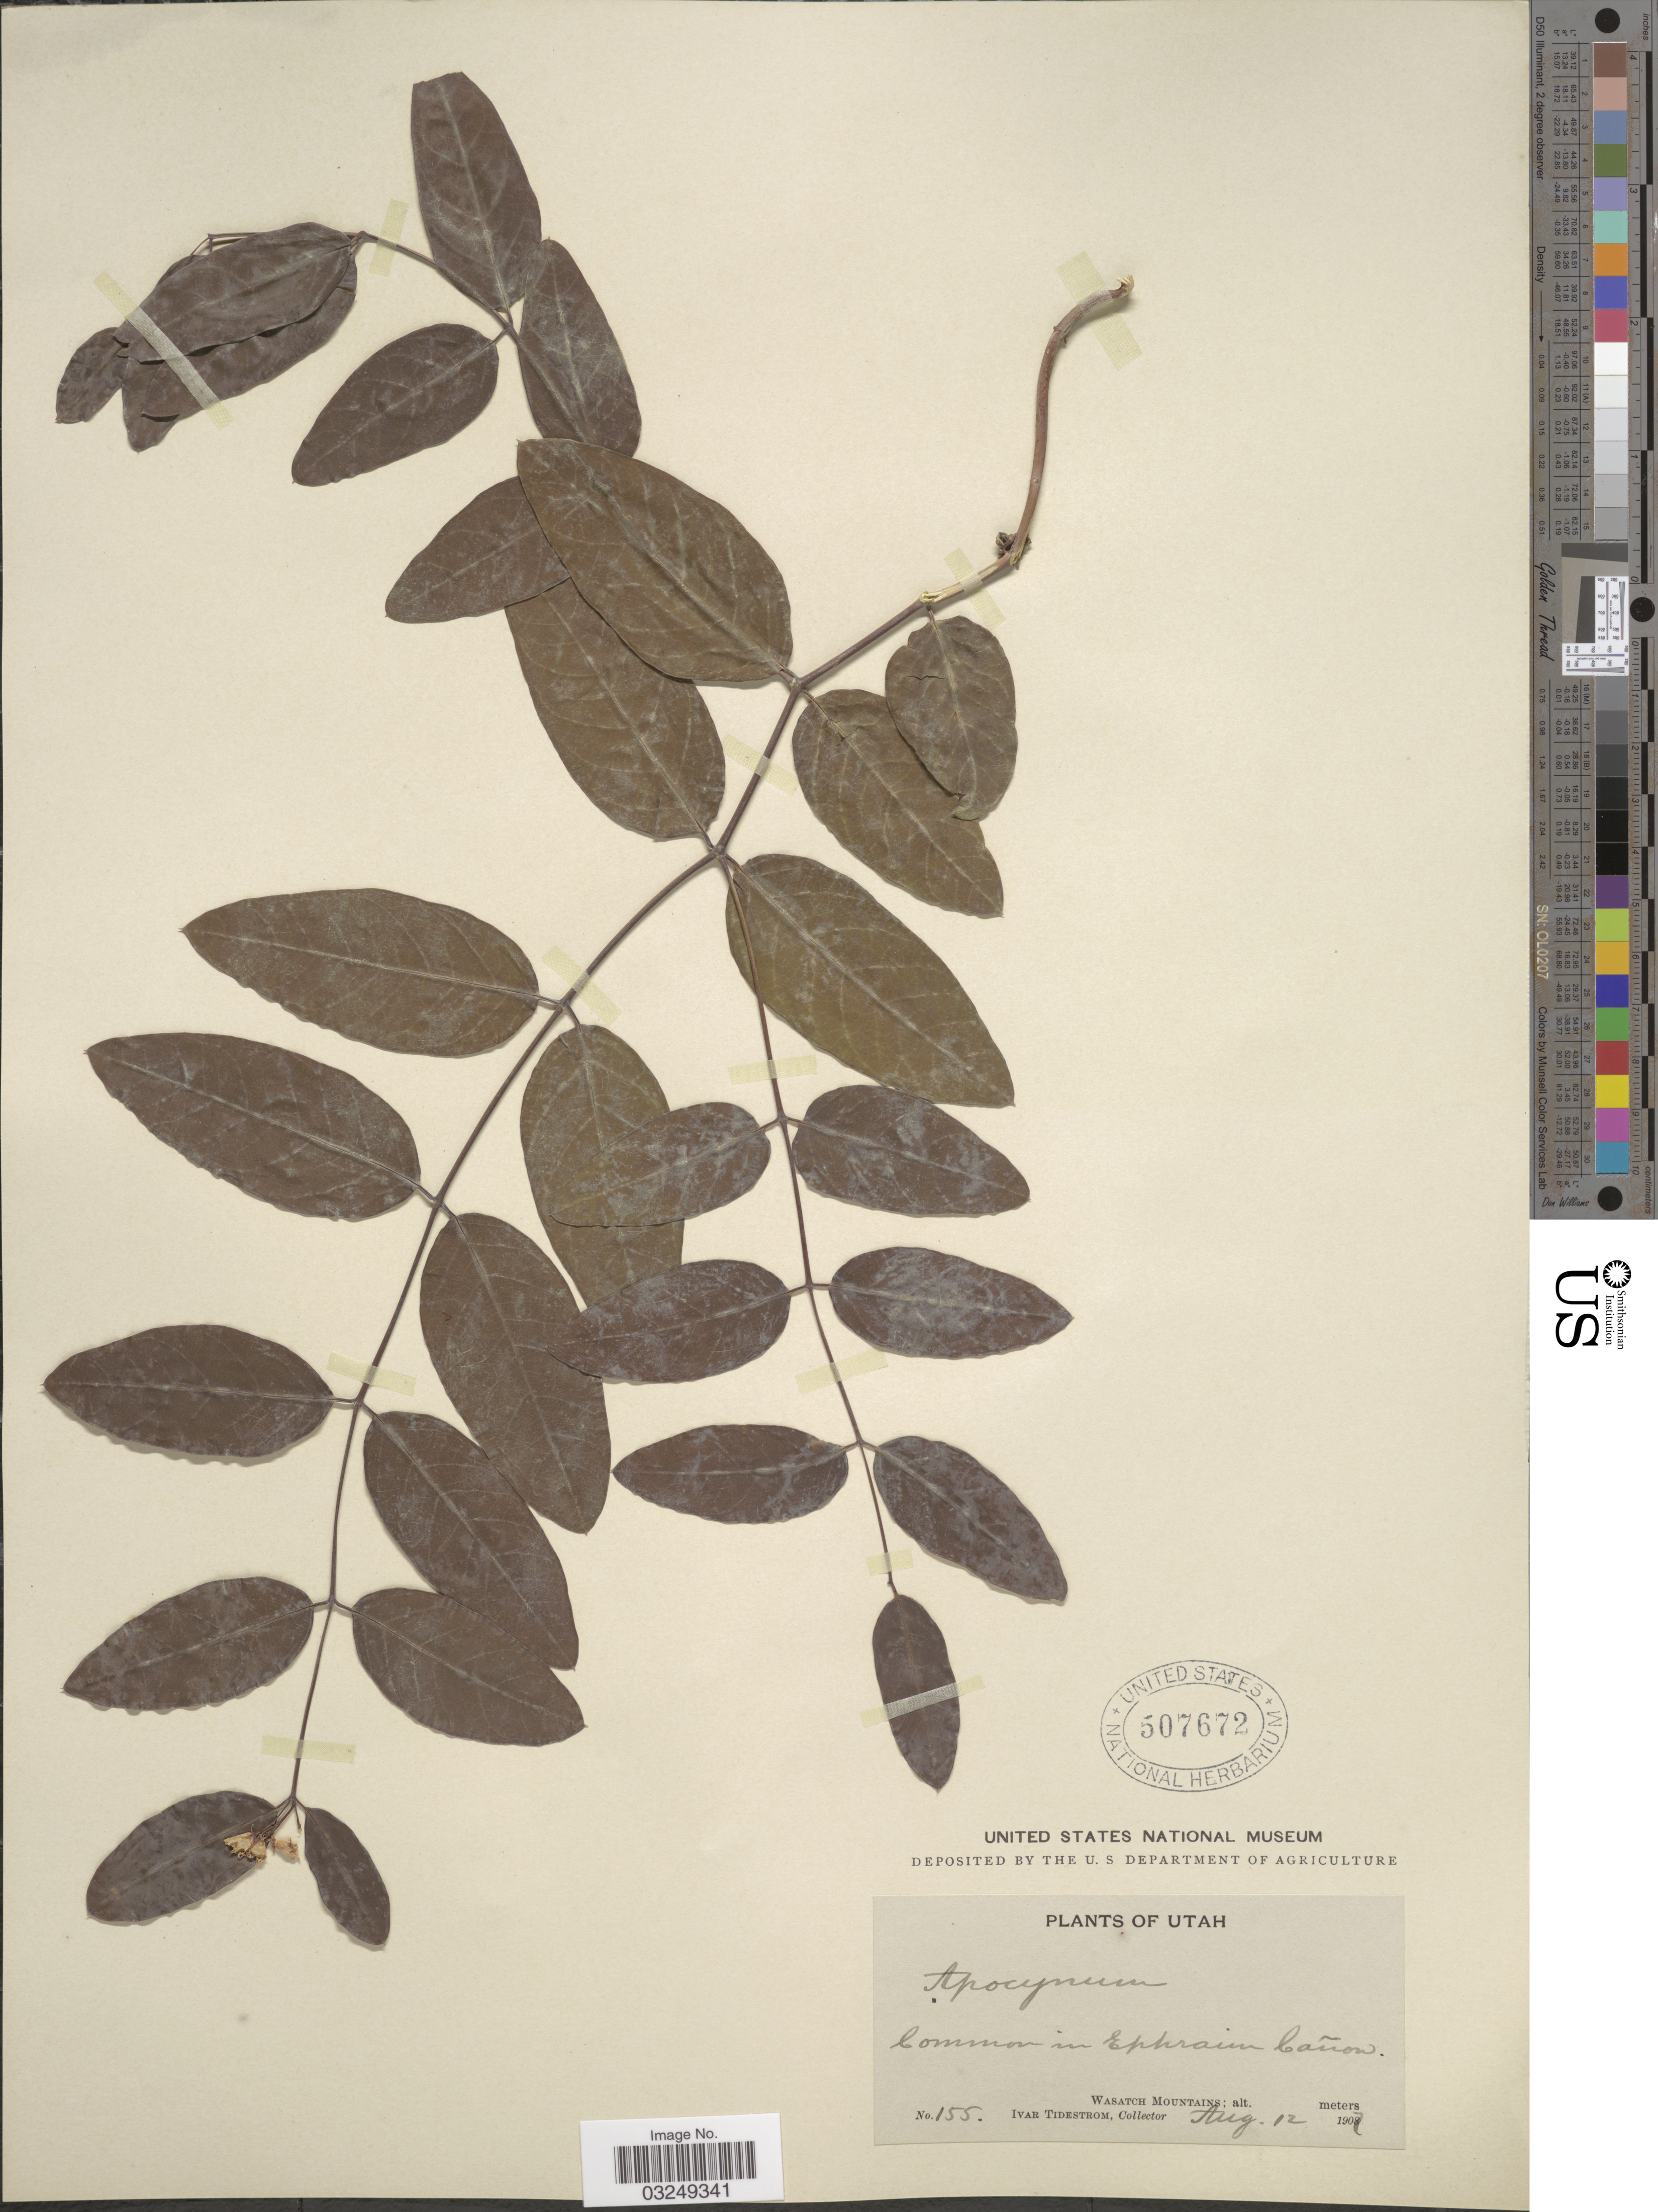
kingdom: Plantae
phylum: Tracheophyta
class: Magnoliopsida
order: Gentianales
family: Apocynaceae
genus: Apocynum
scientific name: Apocynum ambigens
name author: S.W. Greene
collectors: I. F. Tidestrom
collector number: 155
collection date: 1907-08-12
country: United States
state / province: Utah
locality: Common in Ephraim Cañon. Wasatch Mountains.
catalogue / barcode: US 507672